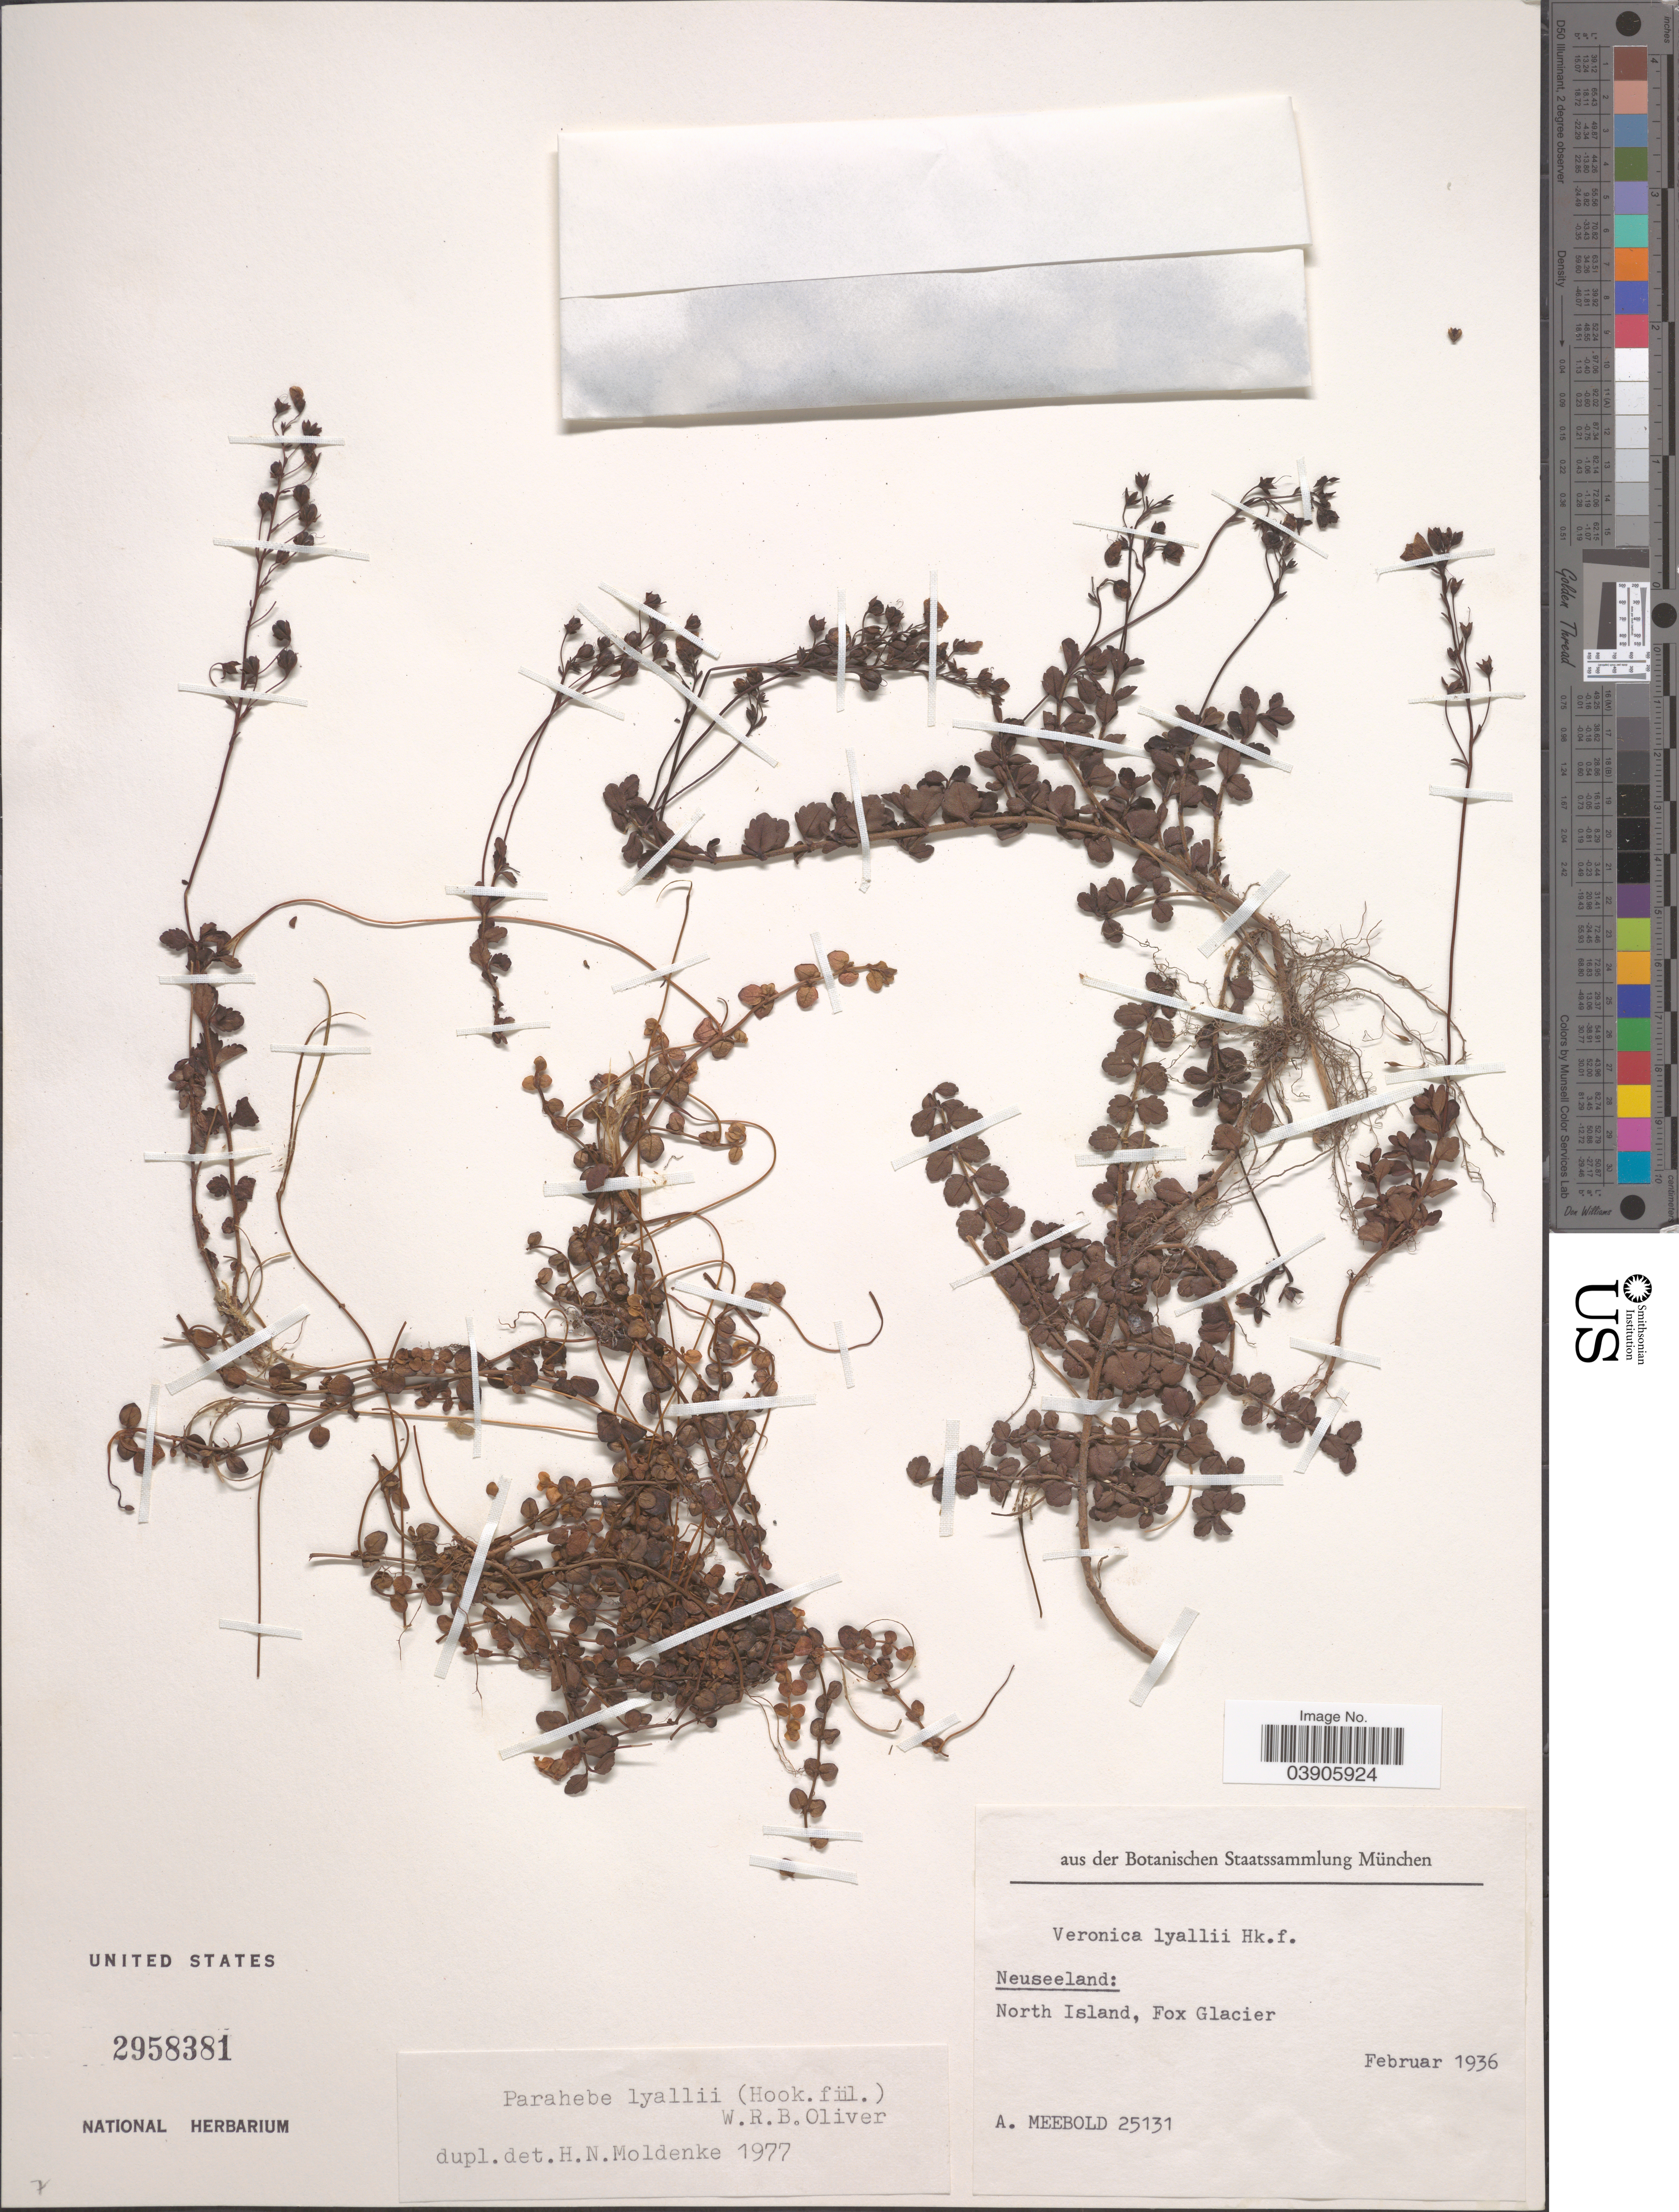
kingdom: Plantae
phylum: Tracheophyta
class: Magnoliopsida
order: Lamiales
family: Plantaginaceae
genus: Hebe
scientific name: Hebe lyallii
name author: (Hook. f.) A. Wall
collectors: A. Meebold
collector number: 25131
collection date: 1936-02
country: New Zealand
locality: Neuseeland: North Island, Fox Glacier.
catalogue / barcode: US 2958381